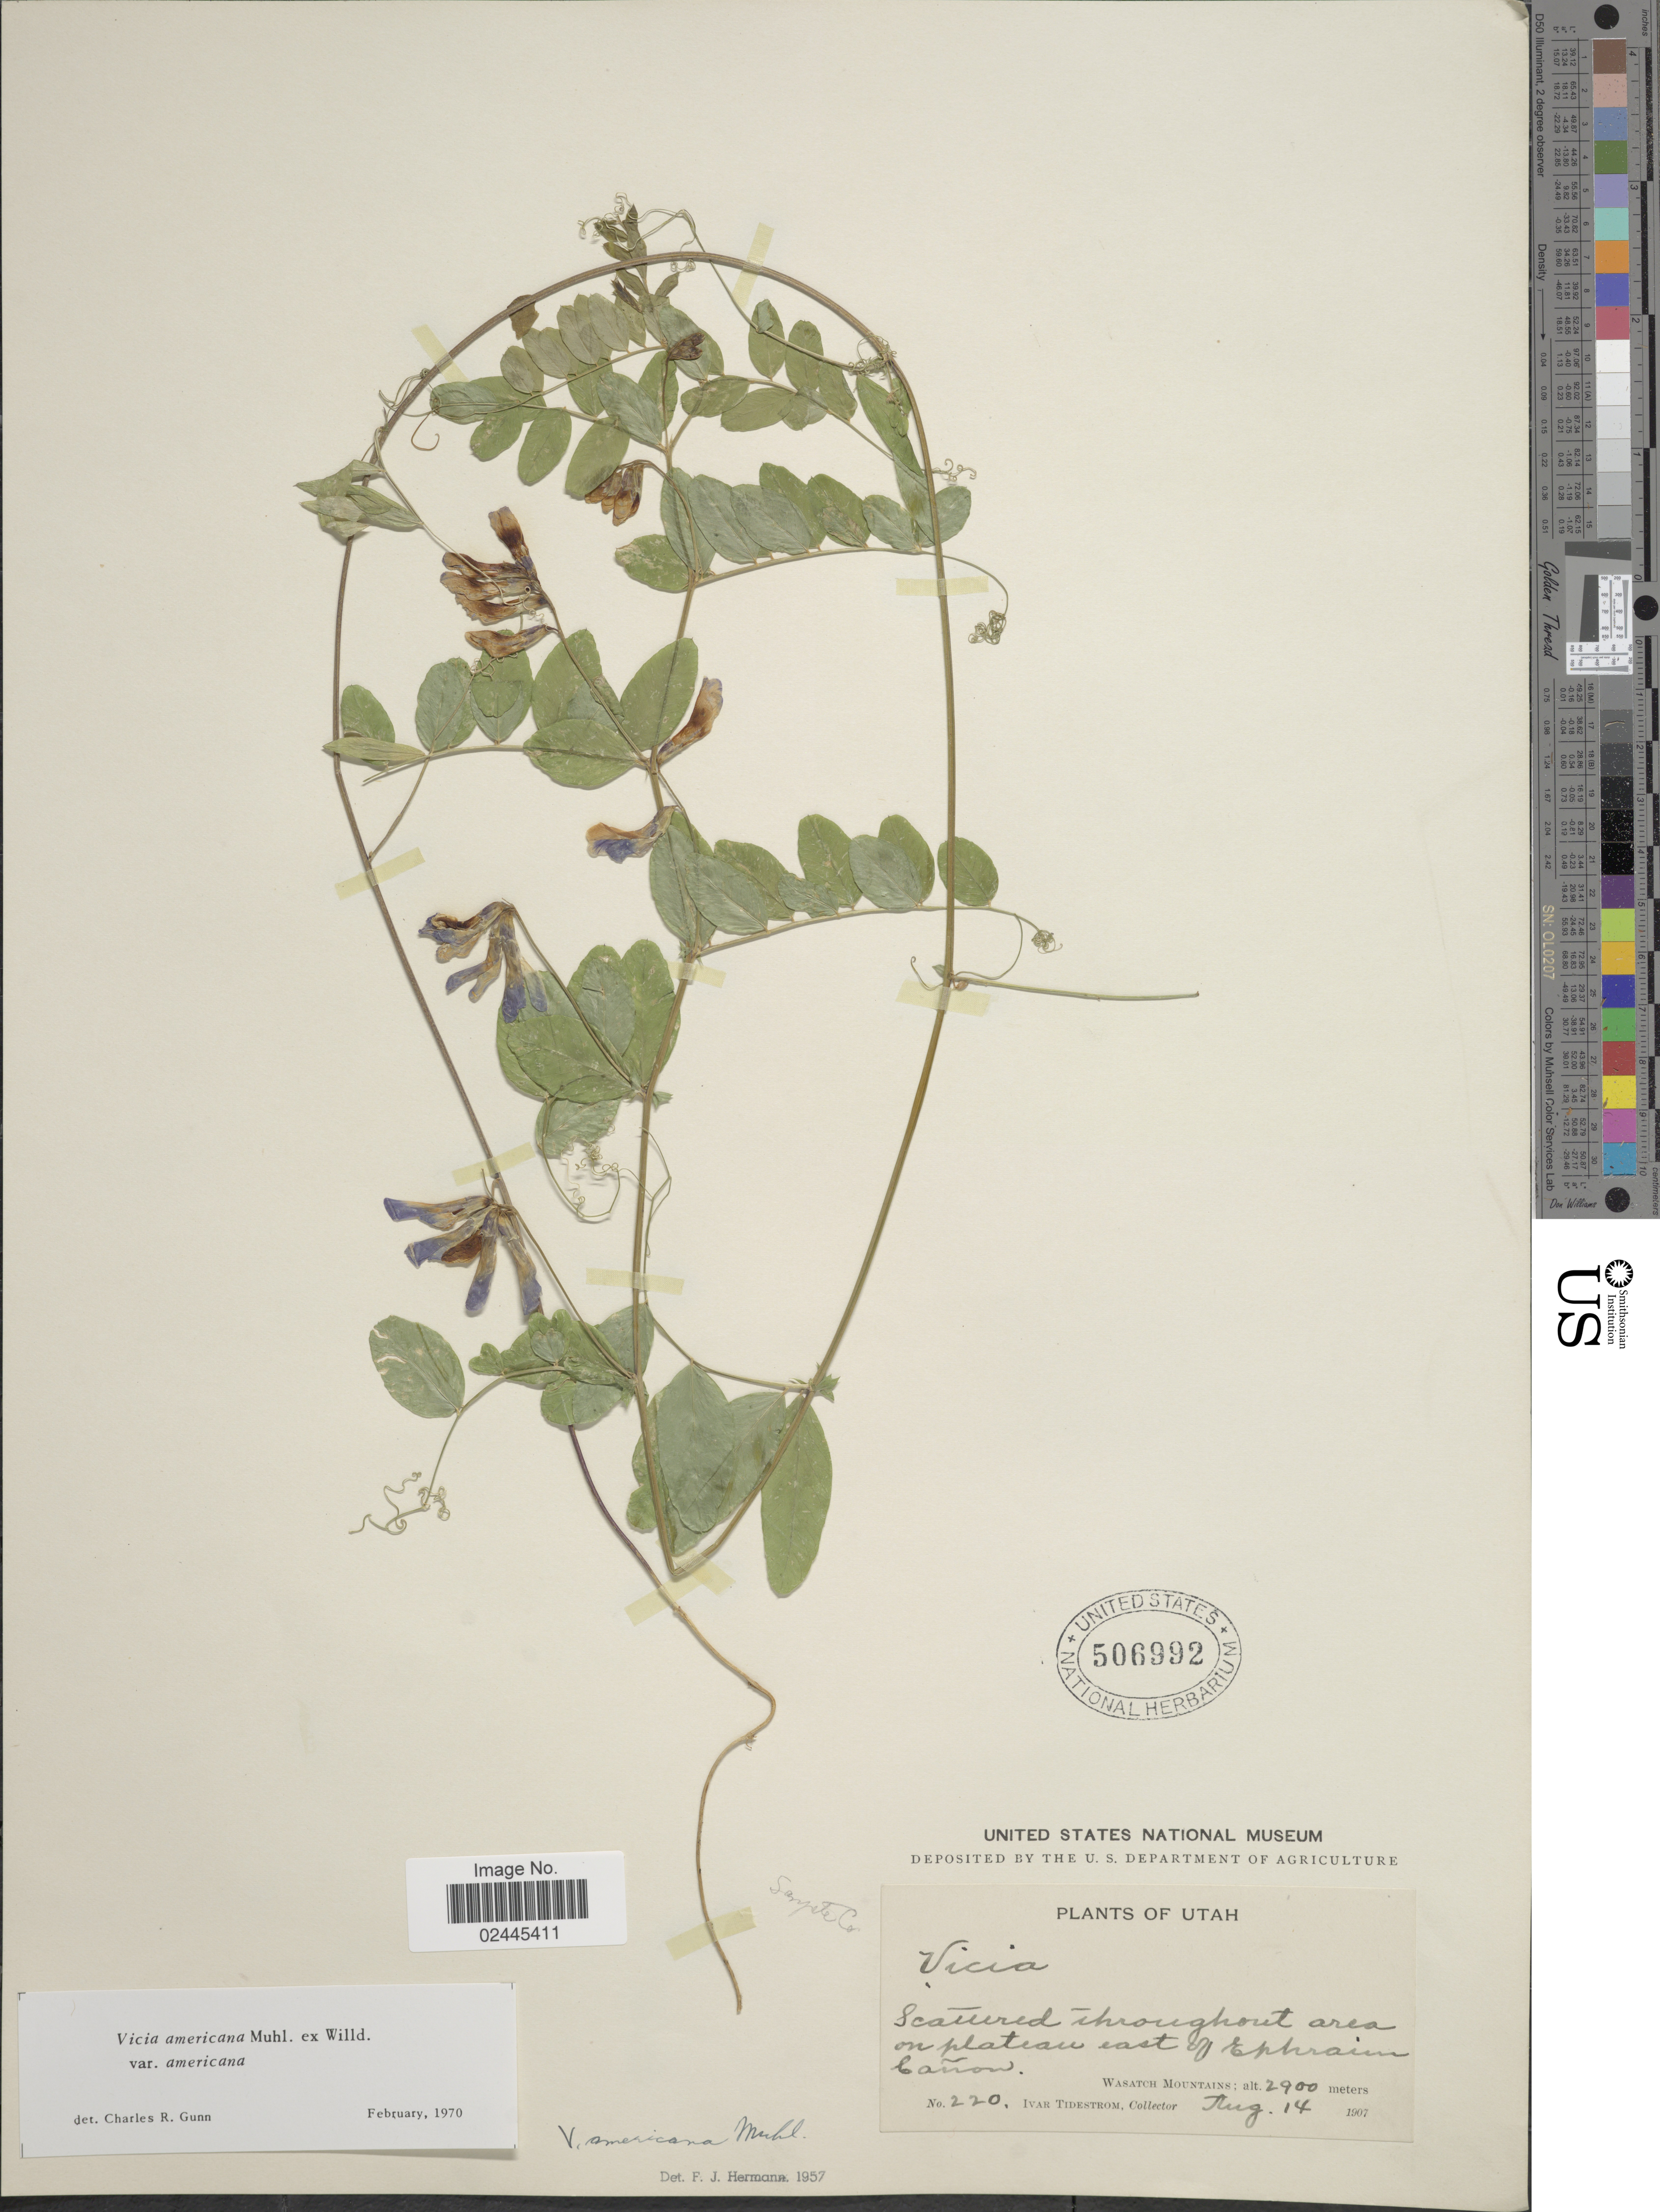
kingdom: Plantae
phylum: Tracheophyta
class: Magnoliopsida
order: Fabales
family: Fabaceae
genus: Vicia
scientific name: Vicia americana var. americana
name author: Muhl. ex Willd.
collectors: I. F. Tidestrom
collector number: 220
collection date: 1907-08-14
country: United States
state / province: Utah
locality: On plateau east of Ephraim Canon, Sanpete Co.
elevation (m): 2900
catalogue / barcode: US 506992